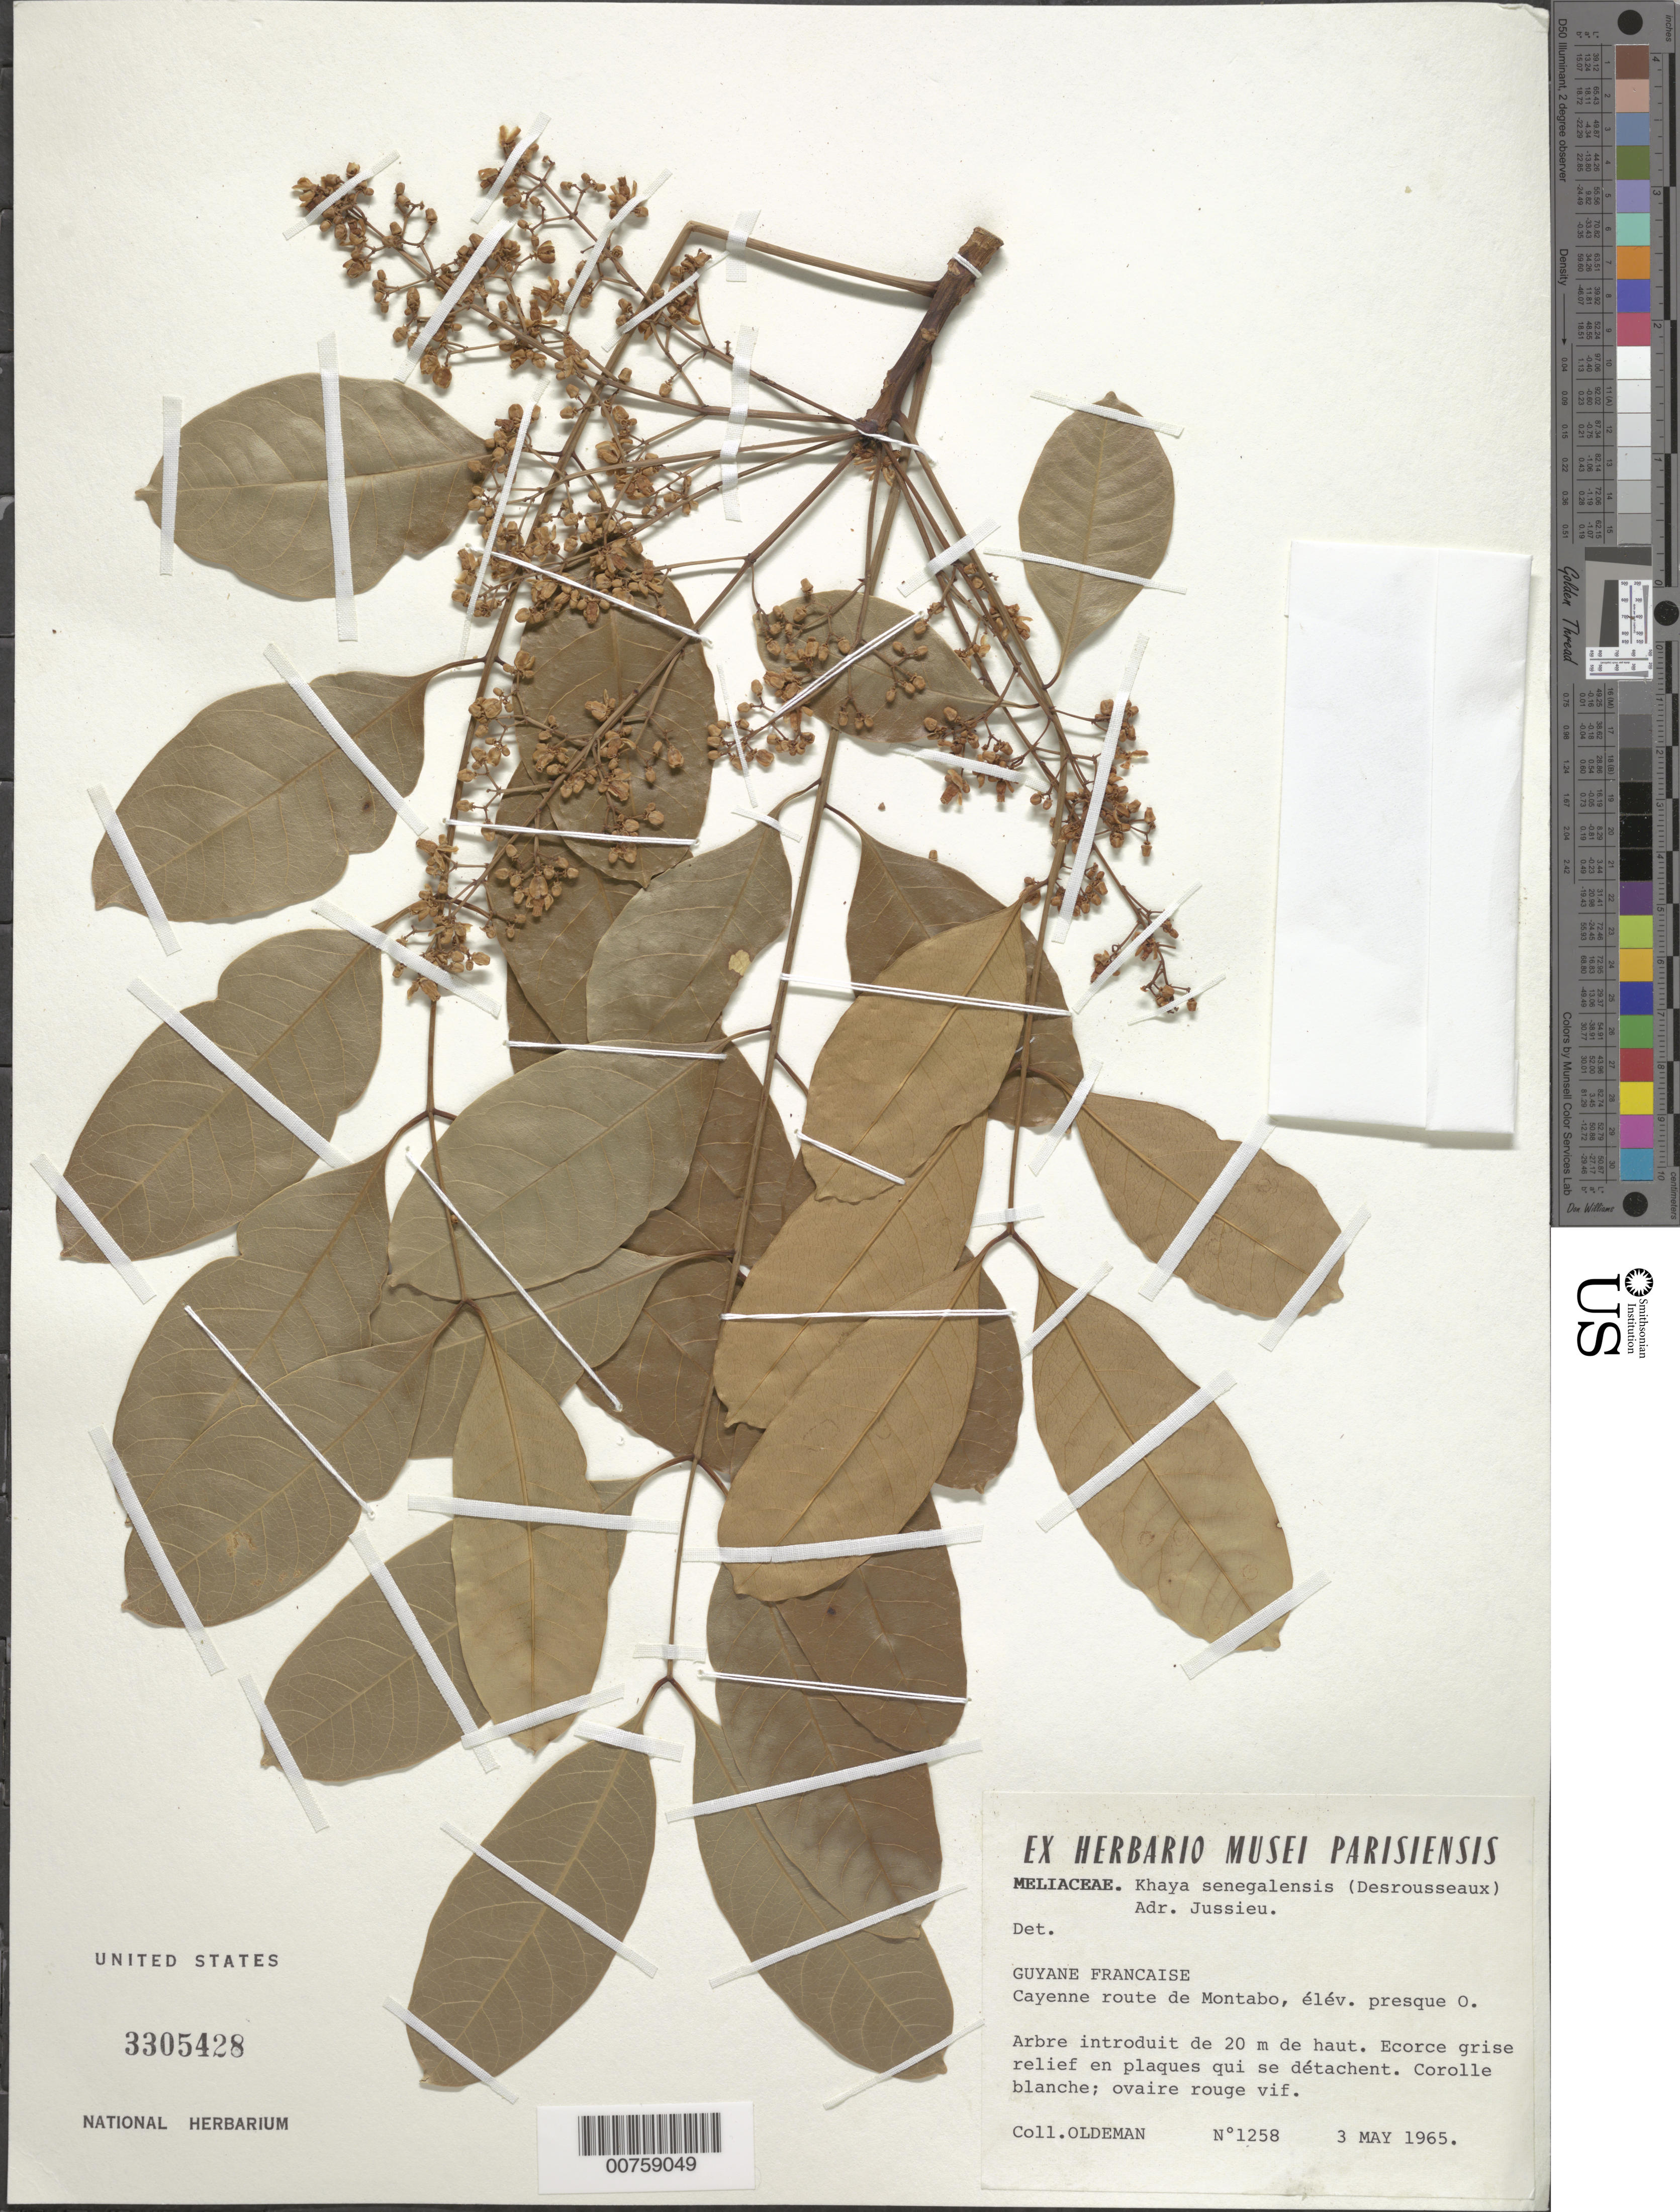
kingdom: Plantae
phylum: Tracheophyta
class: Magnoliopsida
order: Sapindales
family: Meliaceae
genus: Khaya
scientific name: Khaya senegalensis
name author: (Desr.) A. Juss.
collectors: R. Oldeman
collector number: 1258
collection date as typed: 3-May-65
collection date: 1965-05-03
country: French Guiana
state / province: Cayenne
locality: Cayenne, route de Montabo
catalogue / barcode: US 3305428